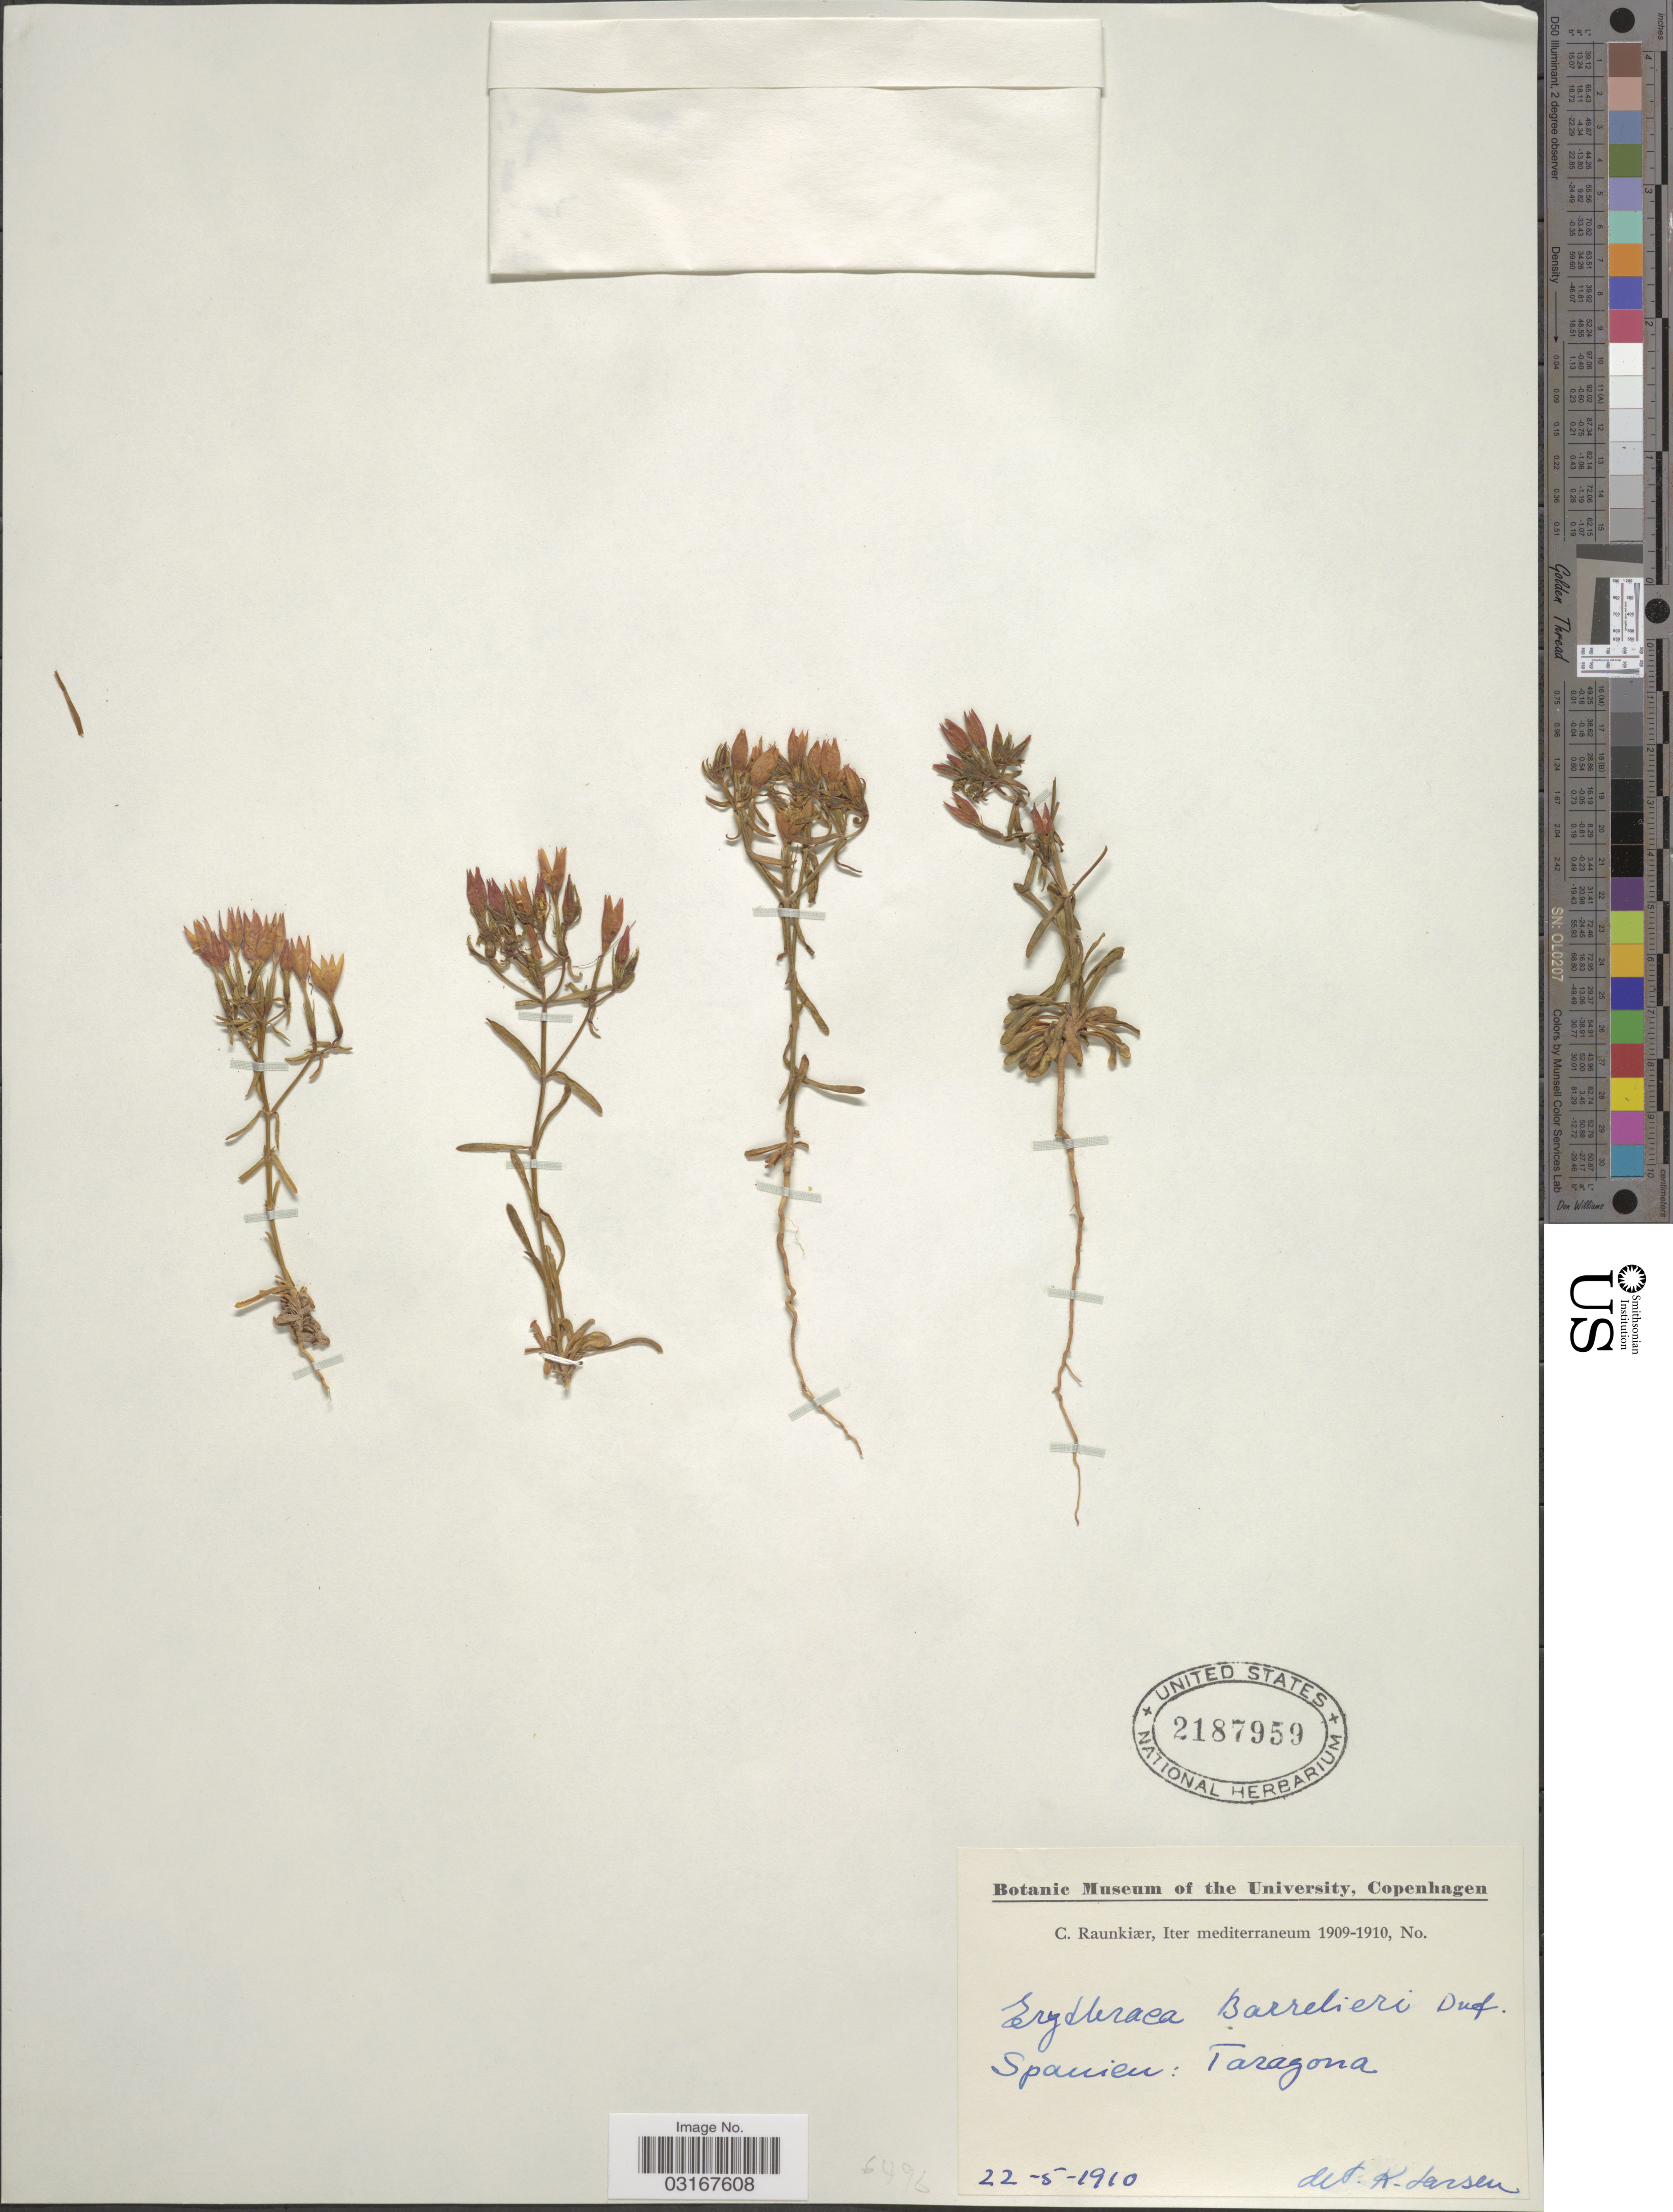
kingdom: Plantae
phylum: Tracheophyta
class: Magnoliopsida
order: Gentianales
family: Gentianaceae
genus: Erythraea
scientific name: Erythraea barrelieri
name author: Dufour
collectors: C. Raunkiær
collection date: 1910-05-22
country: Spain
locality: Spanien: Taragona. Iter mediterraneum.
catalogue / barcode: US 2187959